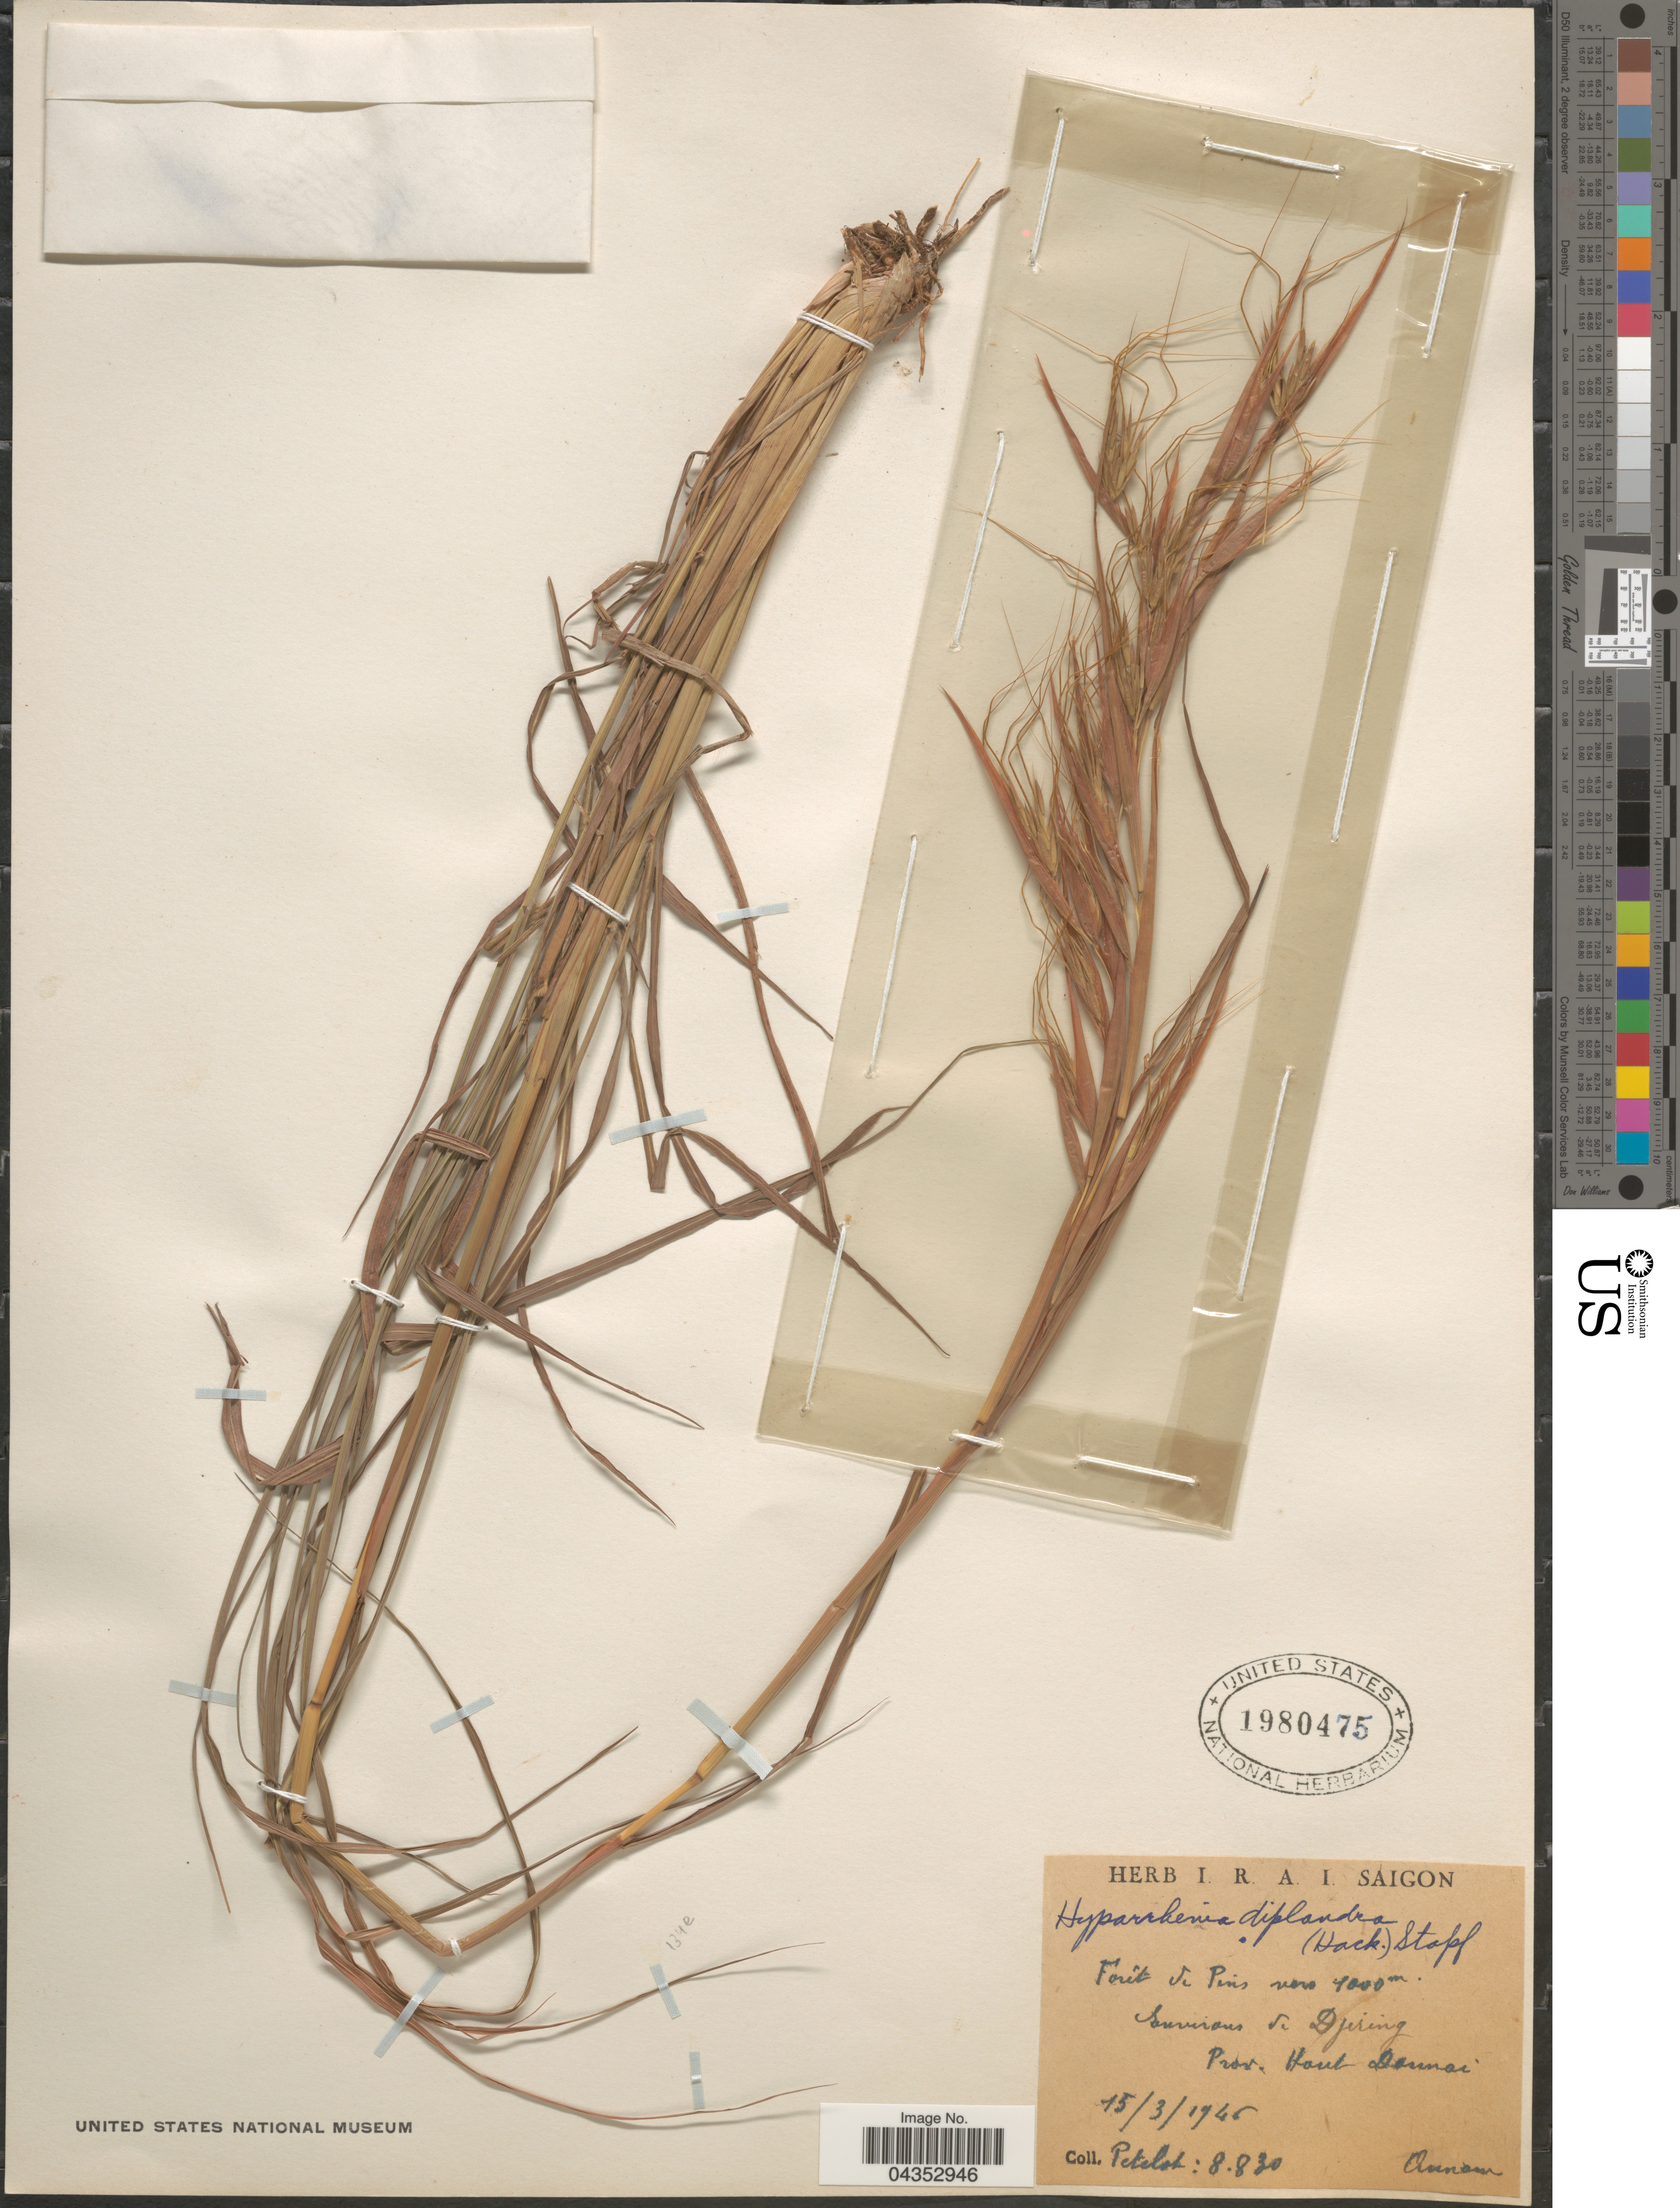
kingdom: Plantae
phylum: Tracheophyta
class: Liliopsida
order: Poales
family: Poaceae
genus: Hyparrhenia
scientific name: Hyparrhenia diplandra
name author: (Hack.) Stapf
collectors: Pételot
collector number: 8830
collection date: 1946-03-15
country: Vietnam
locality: Forêt de Pins. Environs de Djiring. Prov. Haut Donnai. Annam.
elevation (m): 9000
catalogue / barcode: US 1980475